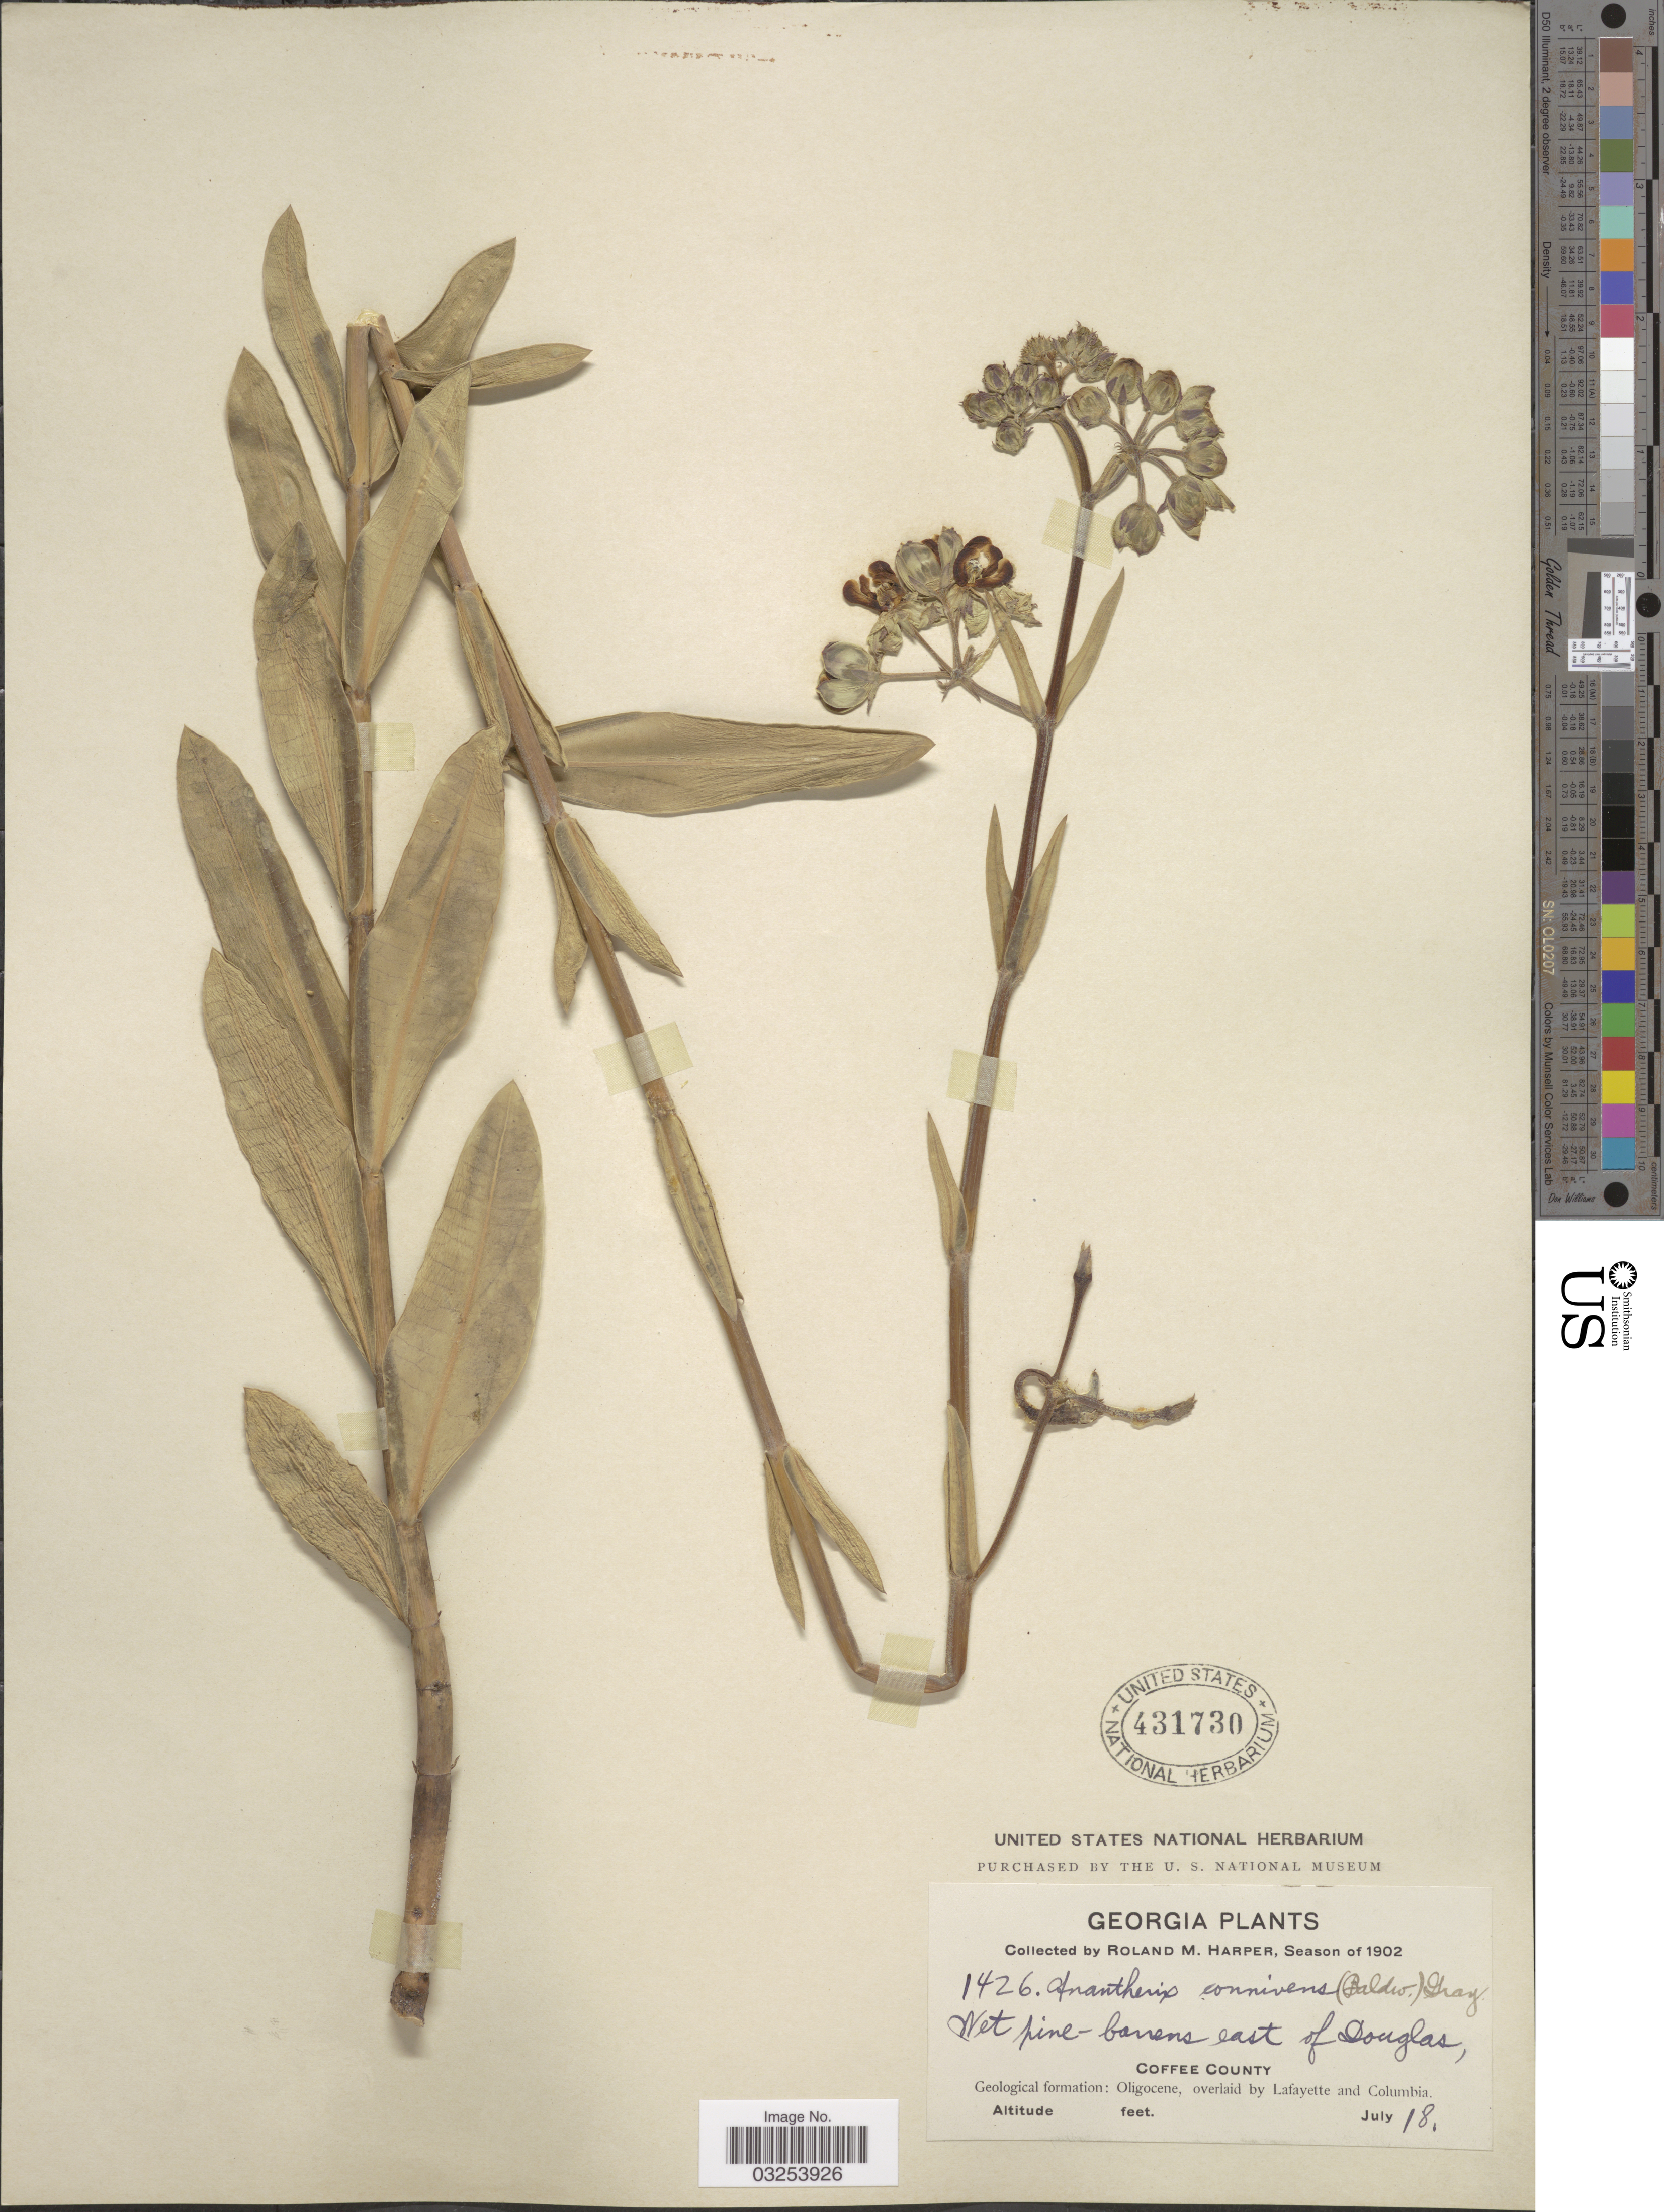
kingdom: Plantae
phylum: Tracheophyta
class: Magnoliopsida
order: Gentianales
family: Apocynaceae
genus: Asclepias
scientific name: Asclepias connivens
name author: Baldwin ex Elliot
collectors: R. M. Harper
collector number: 1426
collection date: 1902-07-18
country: United States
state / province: Georgia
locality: East of Douglas, Coffee County.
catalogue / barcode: US 431730